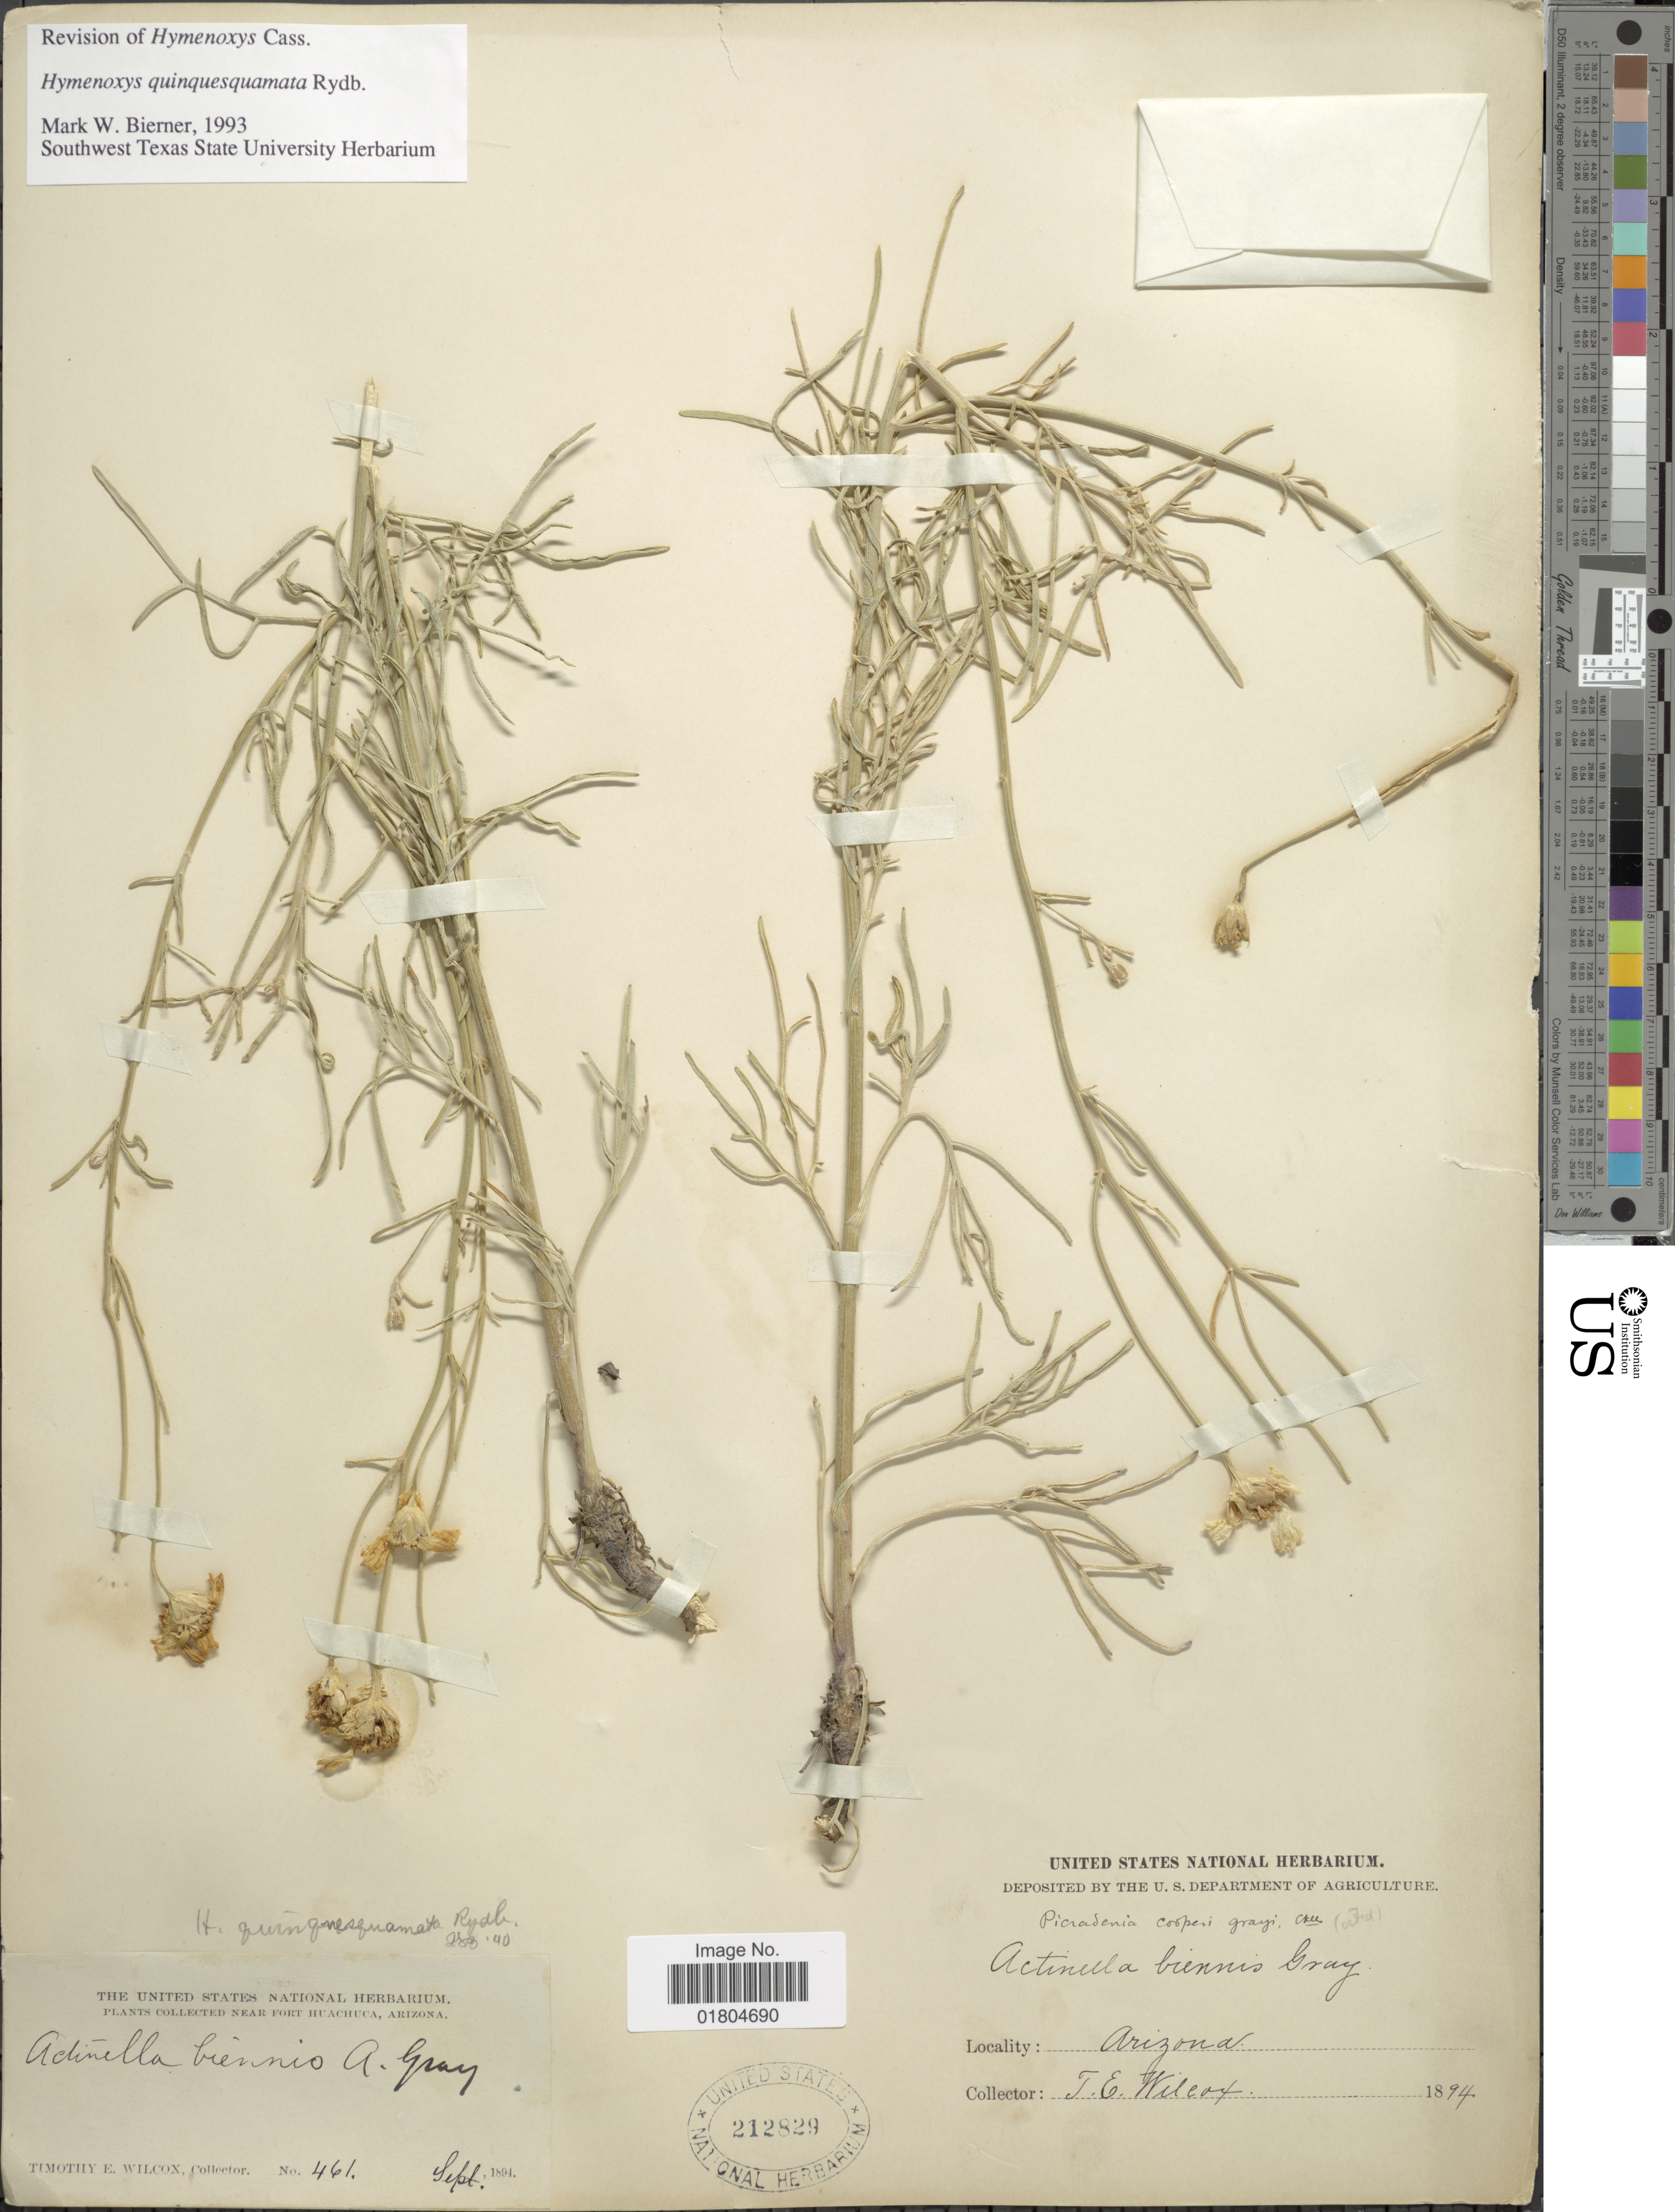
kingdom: Plantae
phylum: Tracheophyta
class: Magnoliopsida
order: Asterales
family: Asteraceae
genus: Hymenoxys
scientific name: Hymenoxys quinquesquamata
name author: Rydb.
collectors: T. E. Wilcox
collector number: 461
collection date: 1894-09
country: United States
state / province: Arizona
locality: Near Fort Huachuca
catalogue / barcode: US 212829